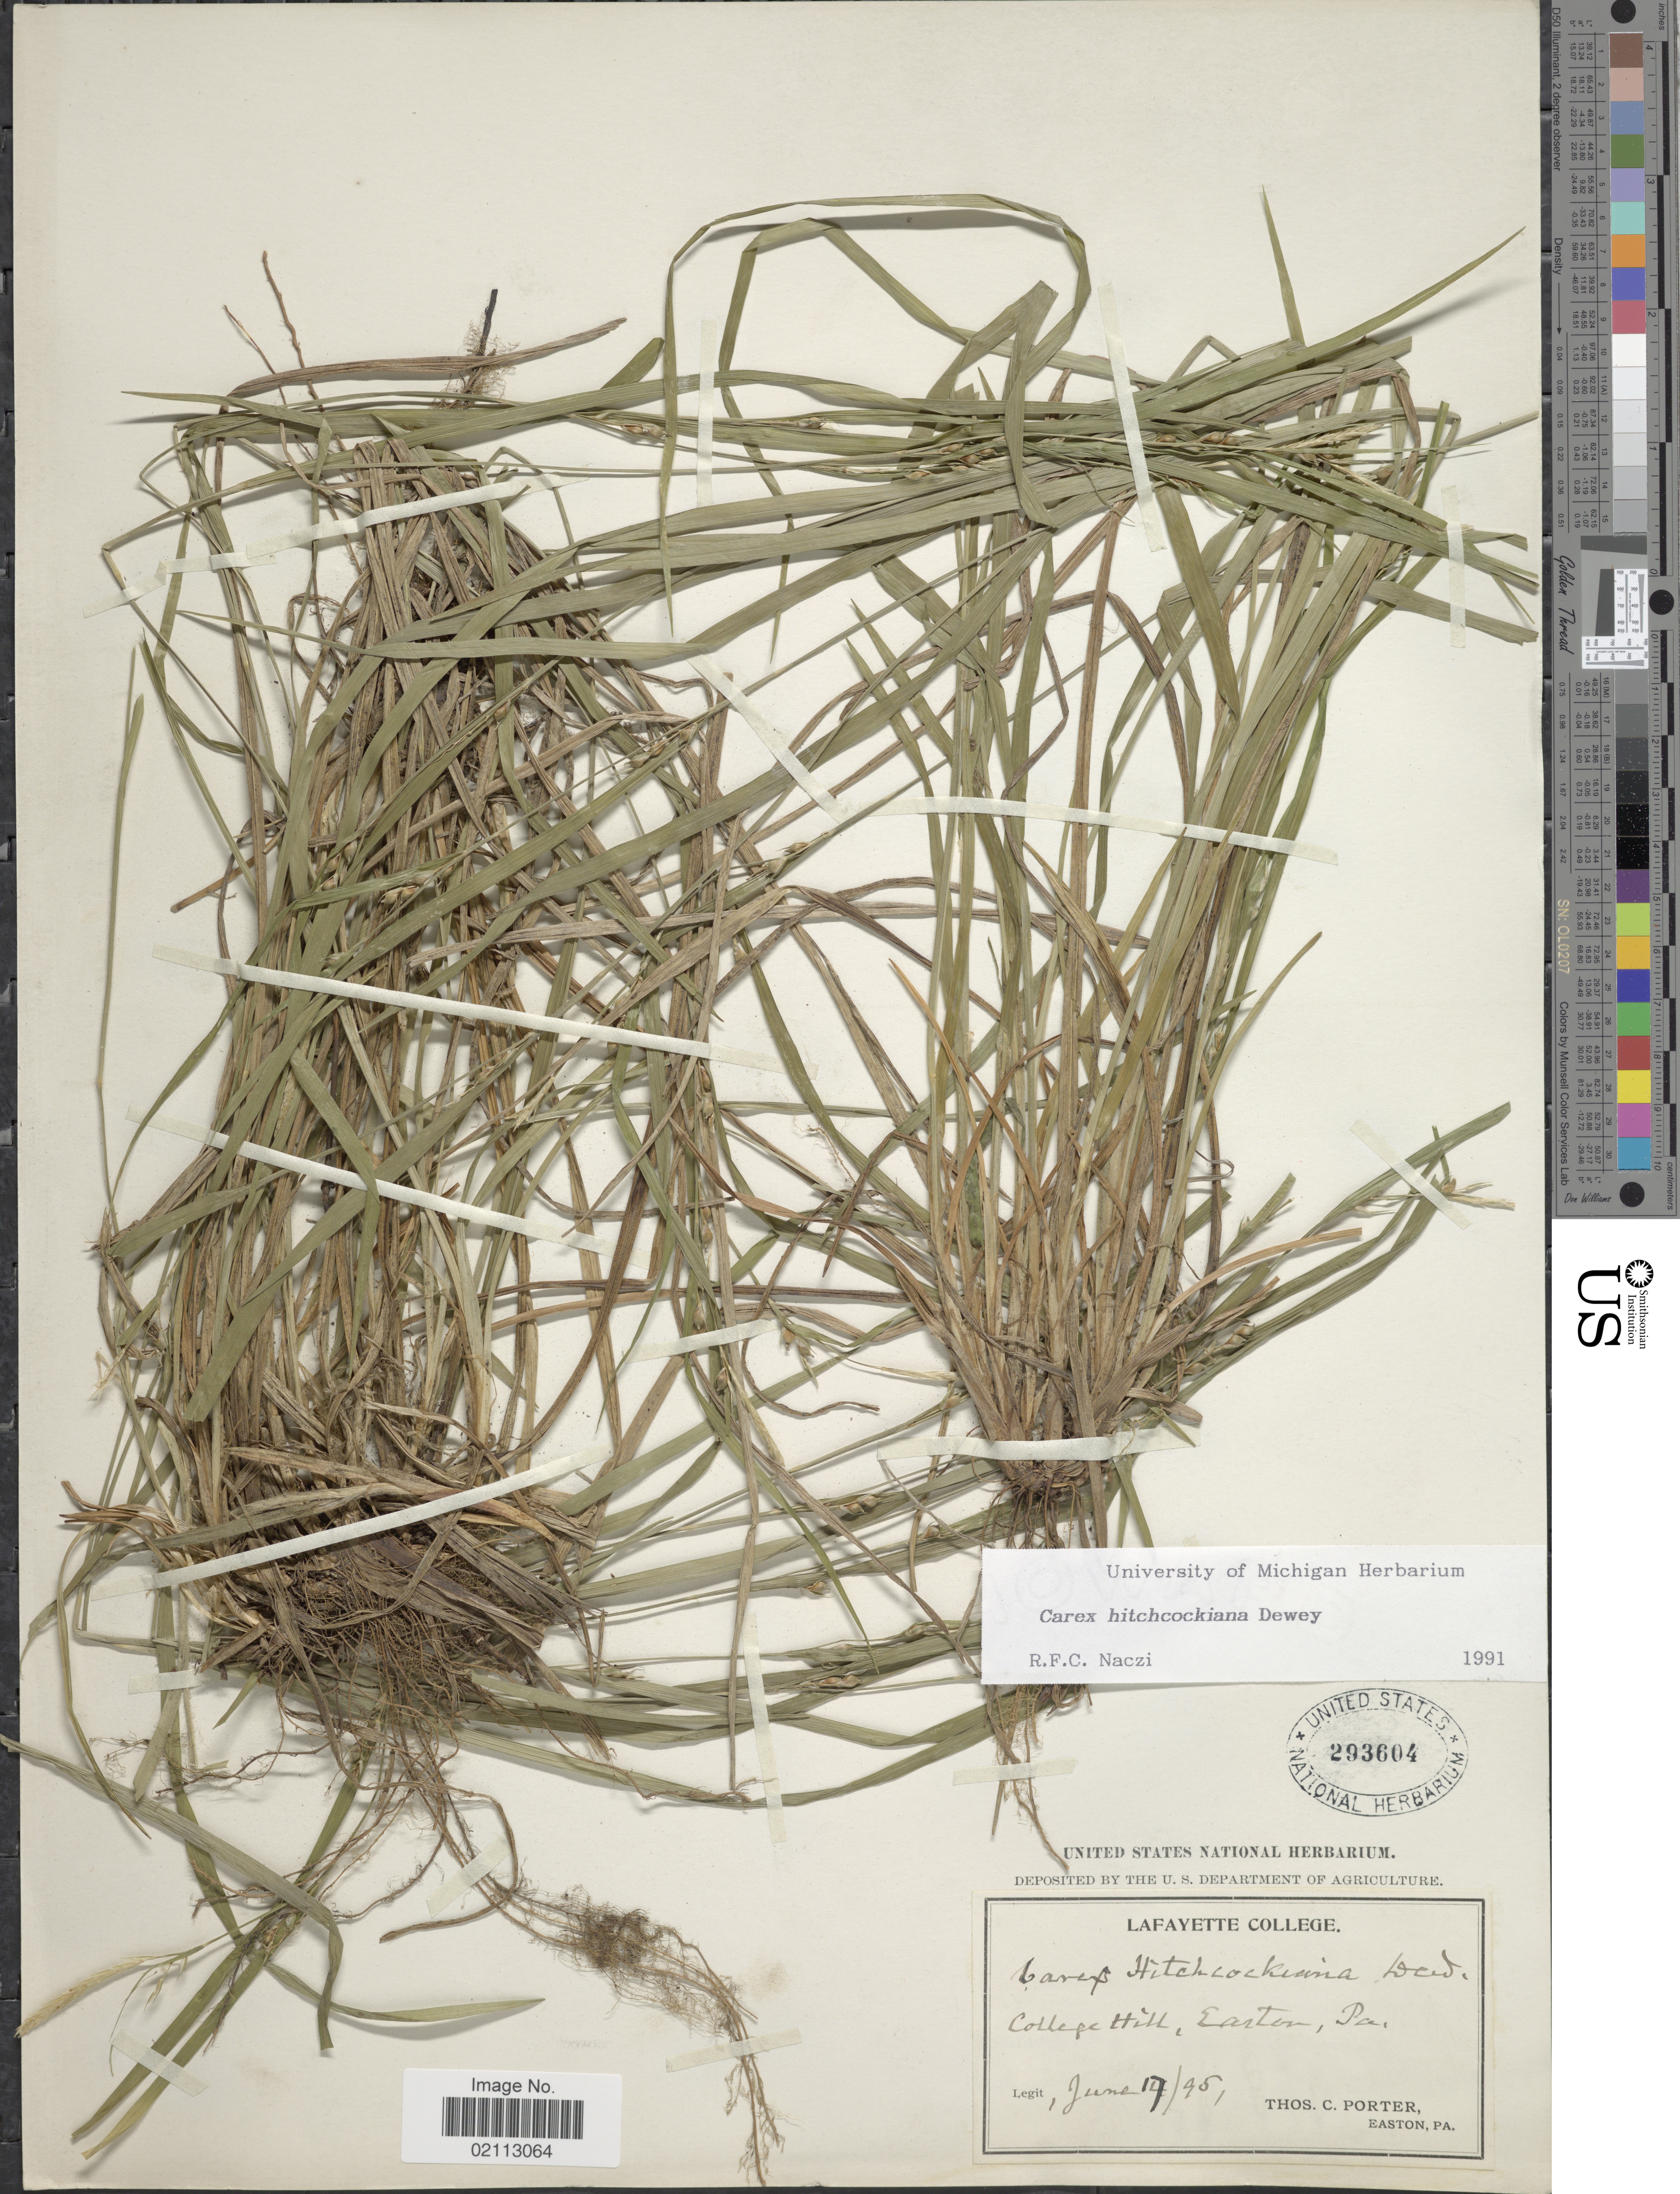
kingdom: Plantae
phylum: Tracheophyta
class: Liliopsida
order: Poales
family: Cyperaceae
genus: Carex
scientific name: Carex hitchcockiana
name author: Dewey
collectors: T. Porter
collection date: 1895-06-17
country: United States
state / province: Pennsylvania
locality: College Hill, Easton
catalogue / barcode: US 293604